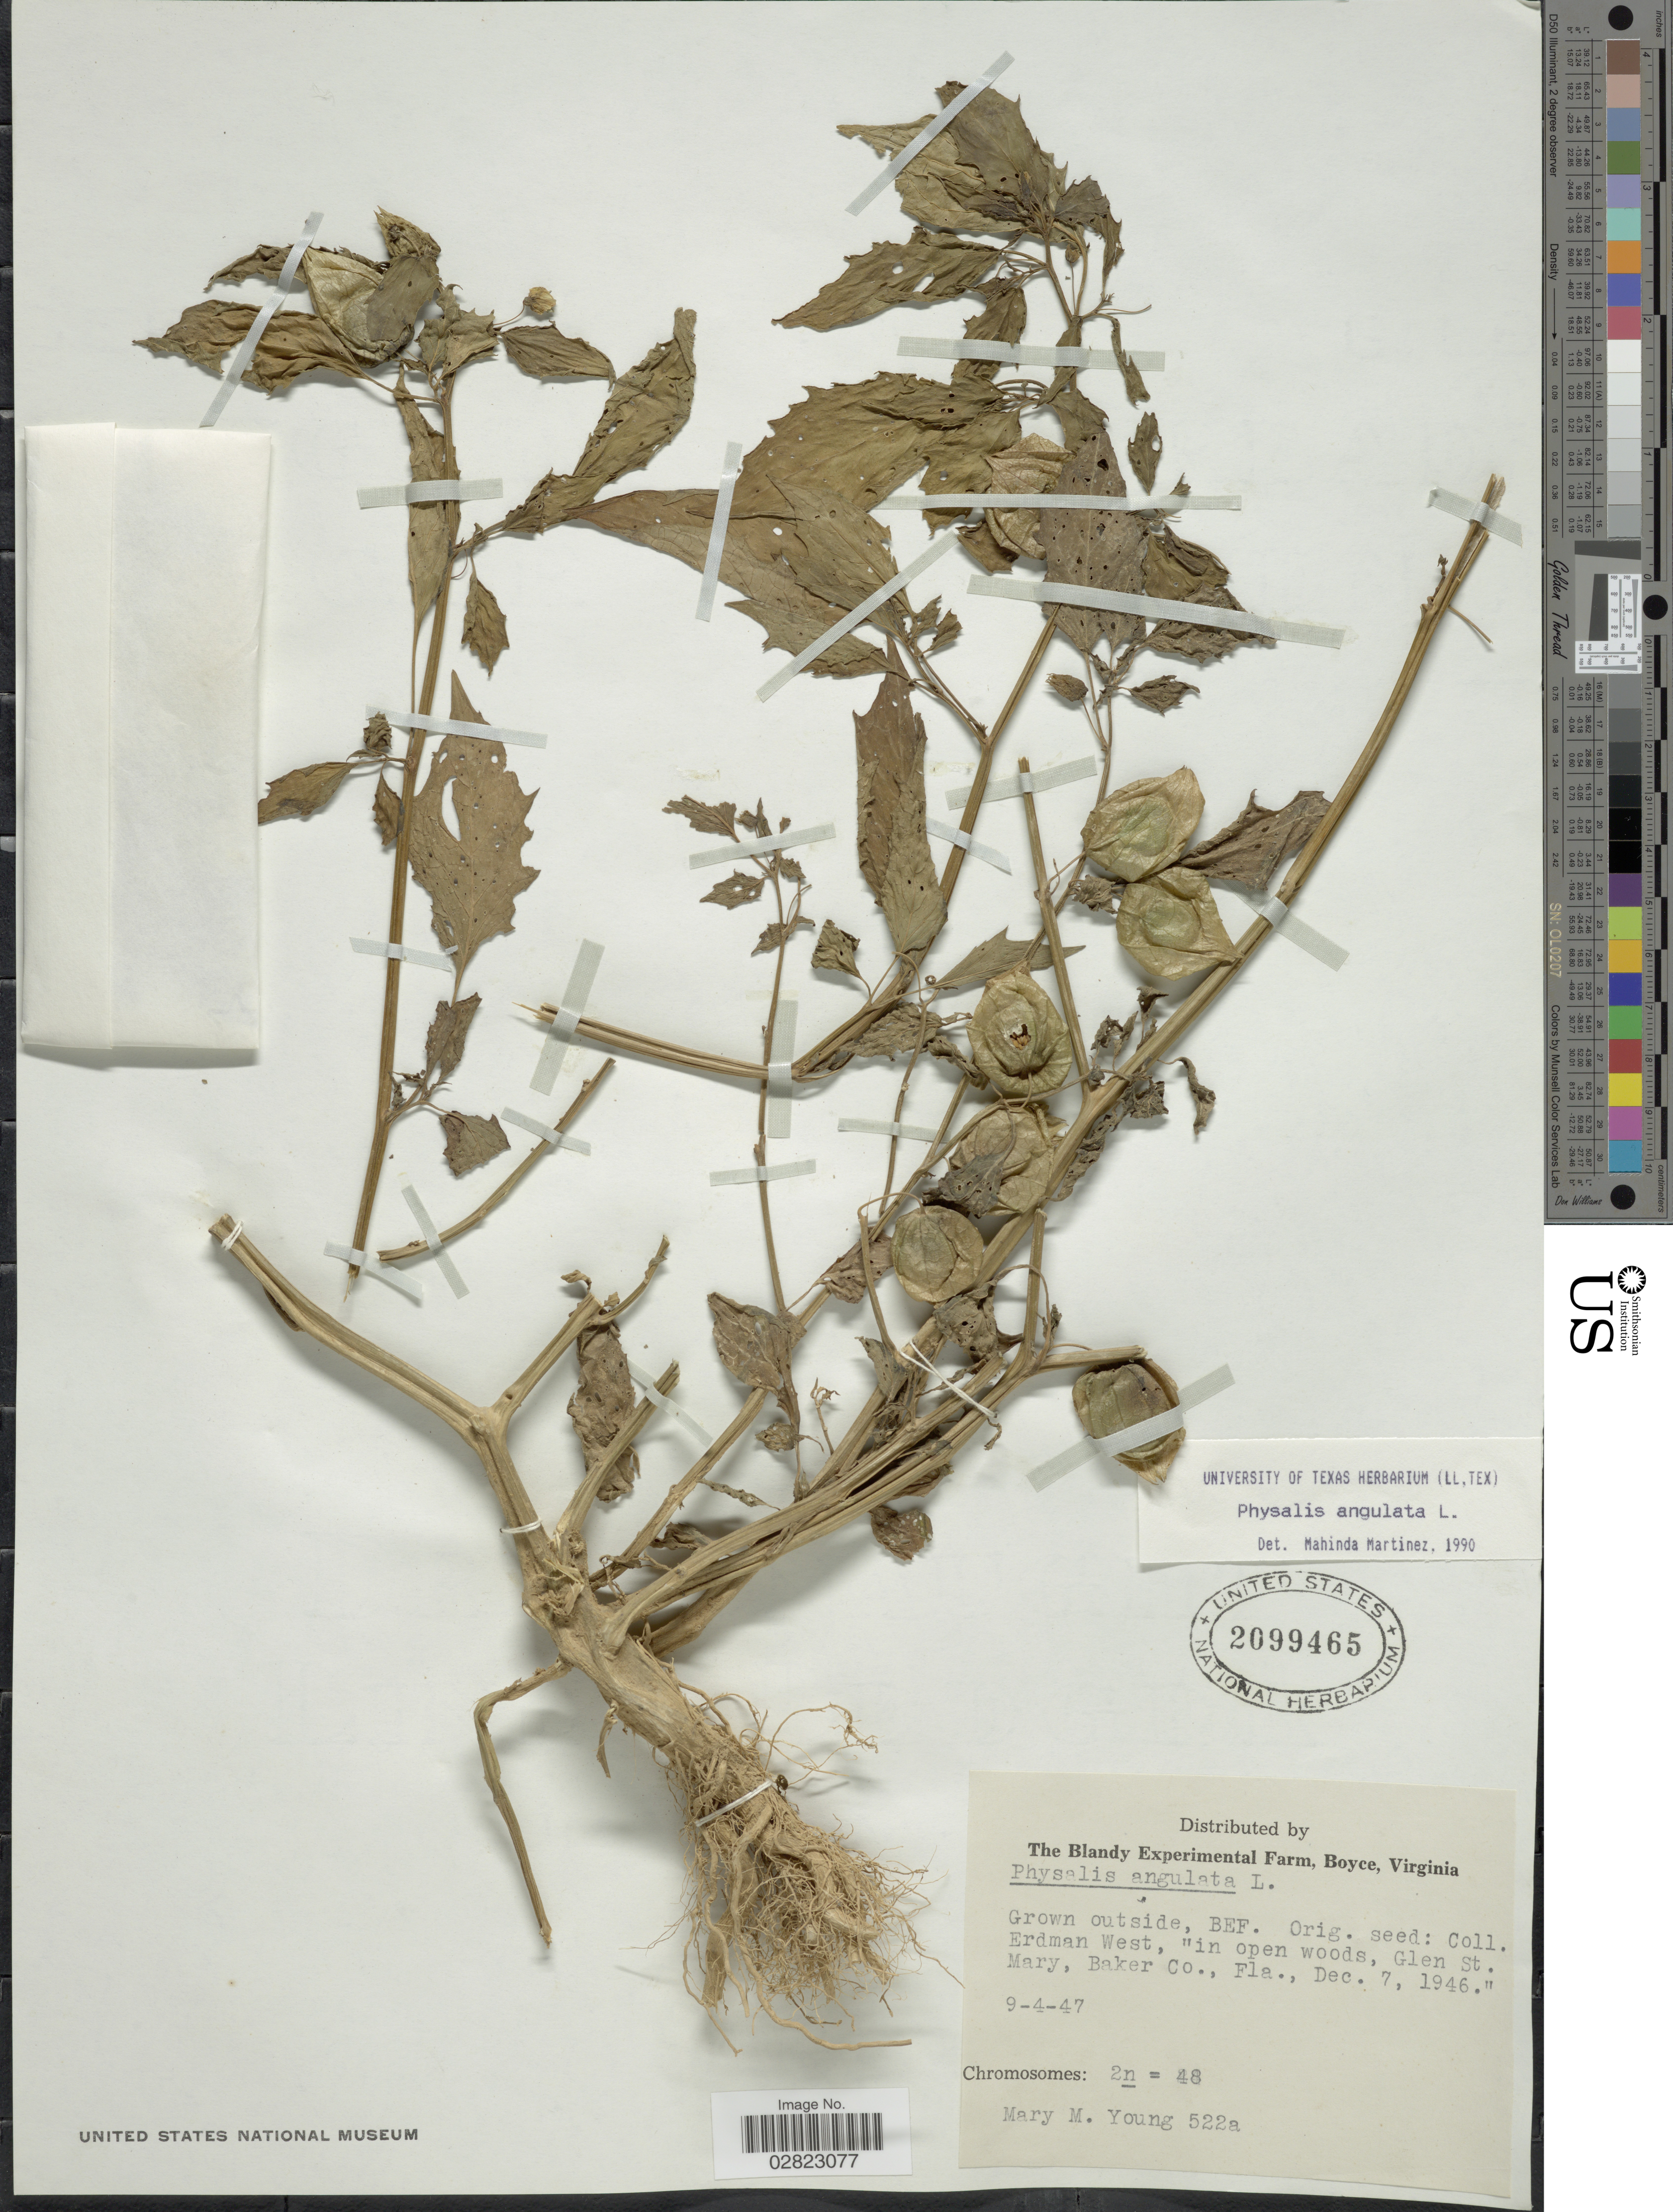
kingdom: Plantae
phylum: Tracheophyta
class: Magnoliopsida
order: Solanales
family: Solanaceae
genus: Physalis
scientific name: Physalis angulata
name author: L.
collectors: M. Young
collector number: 522a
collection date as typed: Transcribed d/m/y: 4/9/47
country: United States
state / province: Virginia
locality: The Blandy Experimental Farm, Boyce. Outside, BEF.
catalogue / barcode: US 2099465